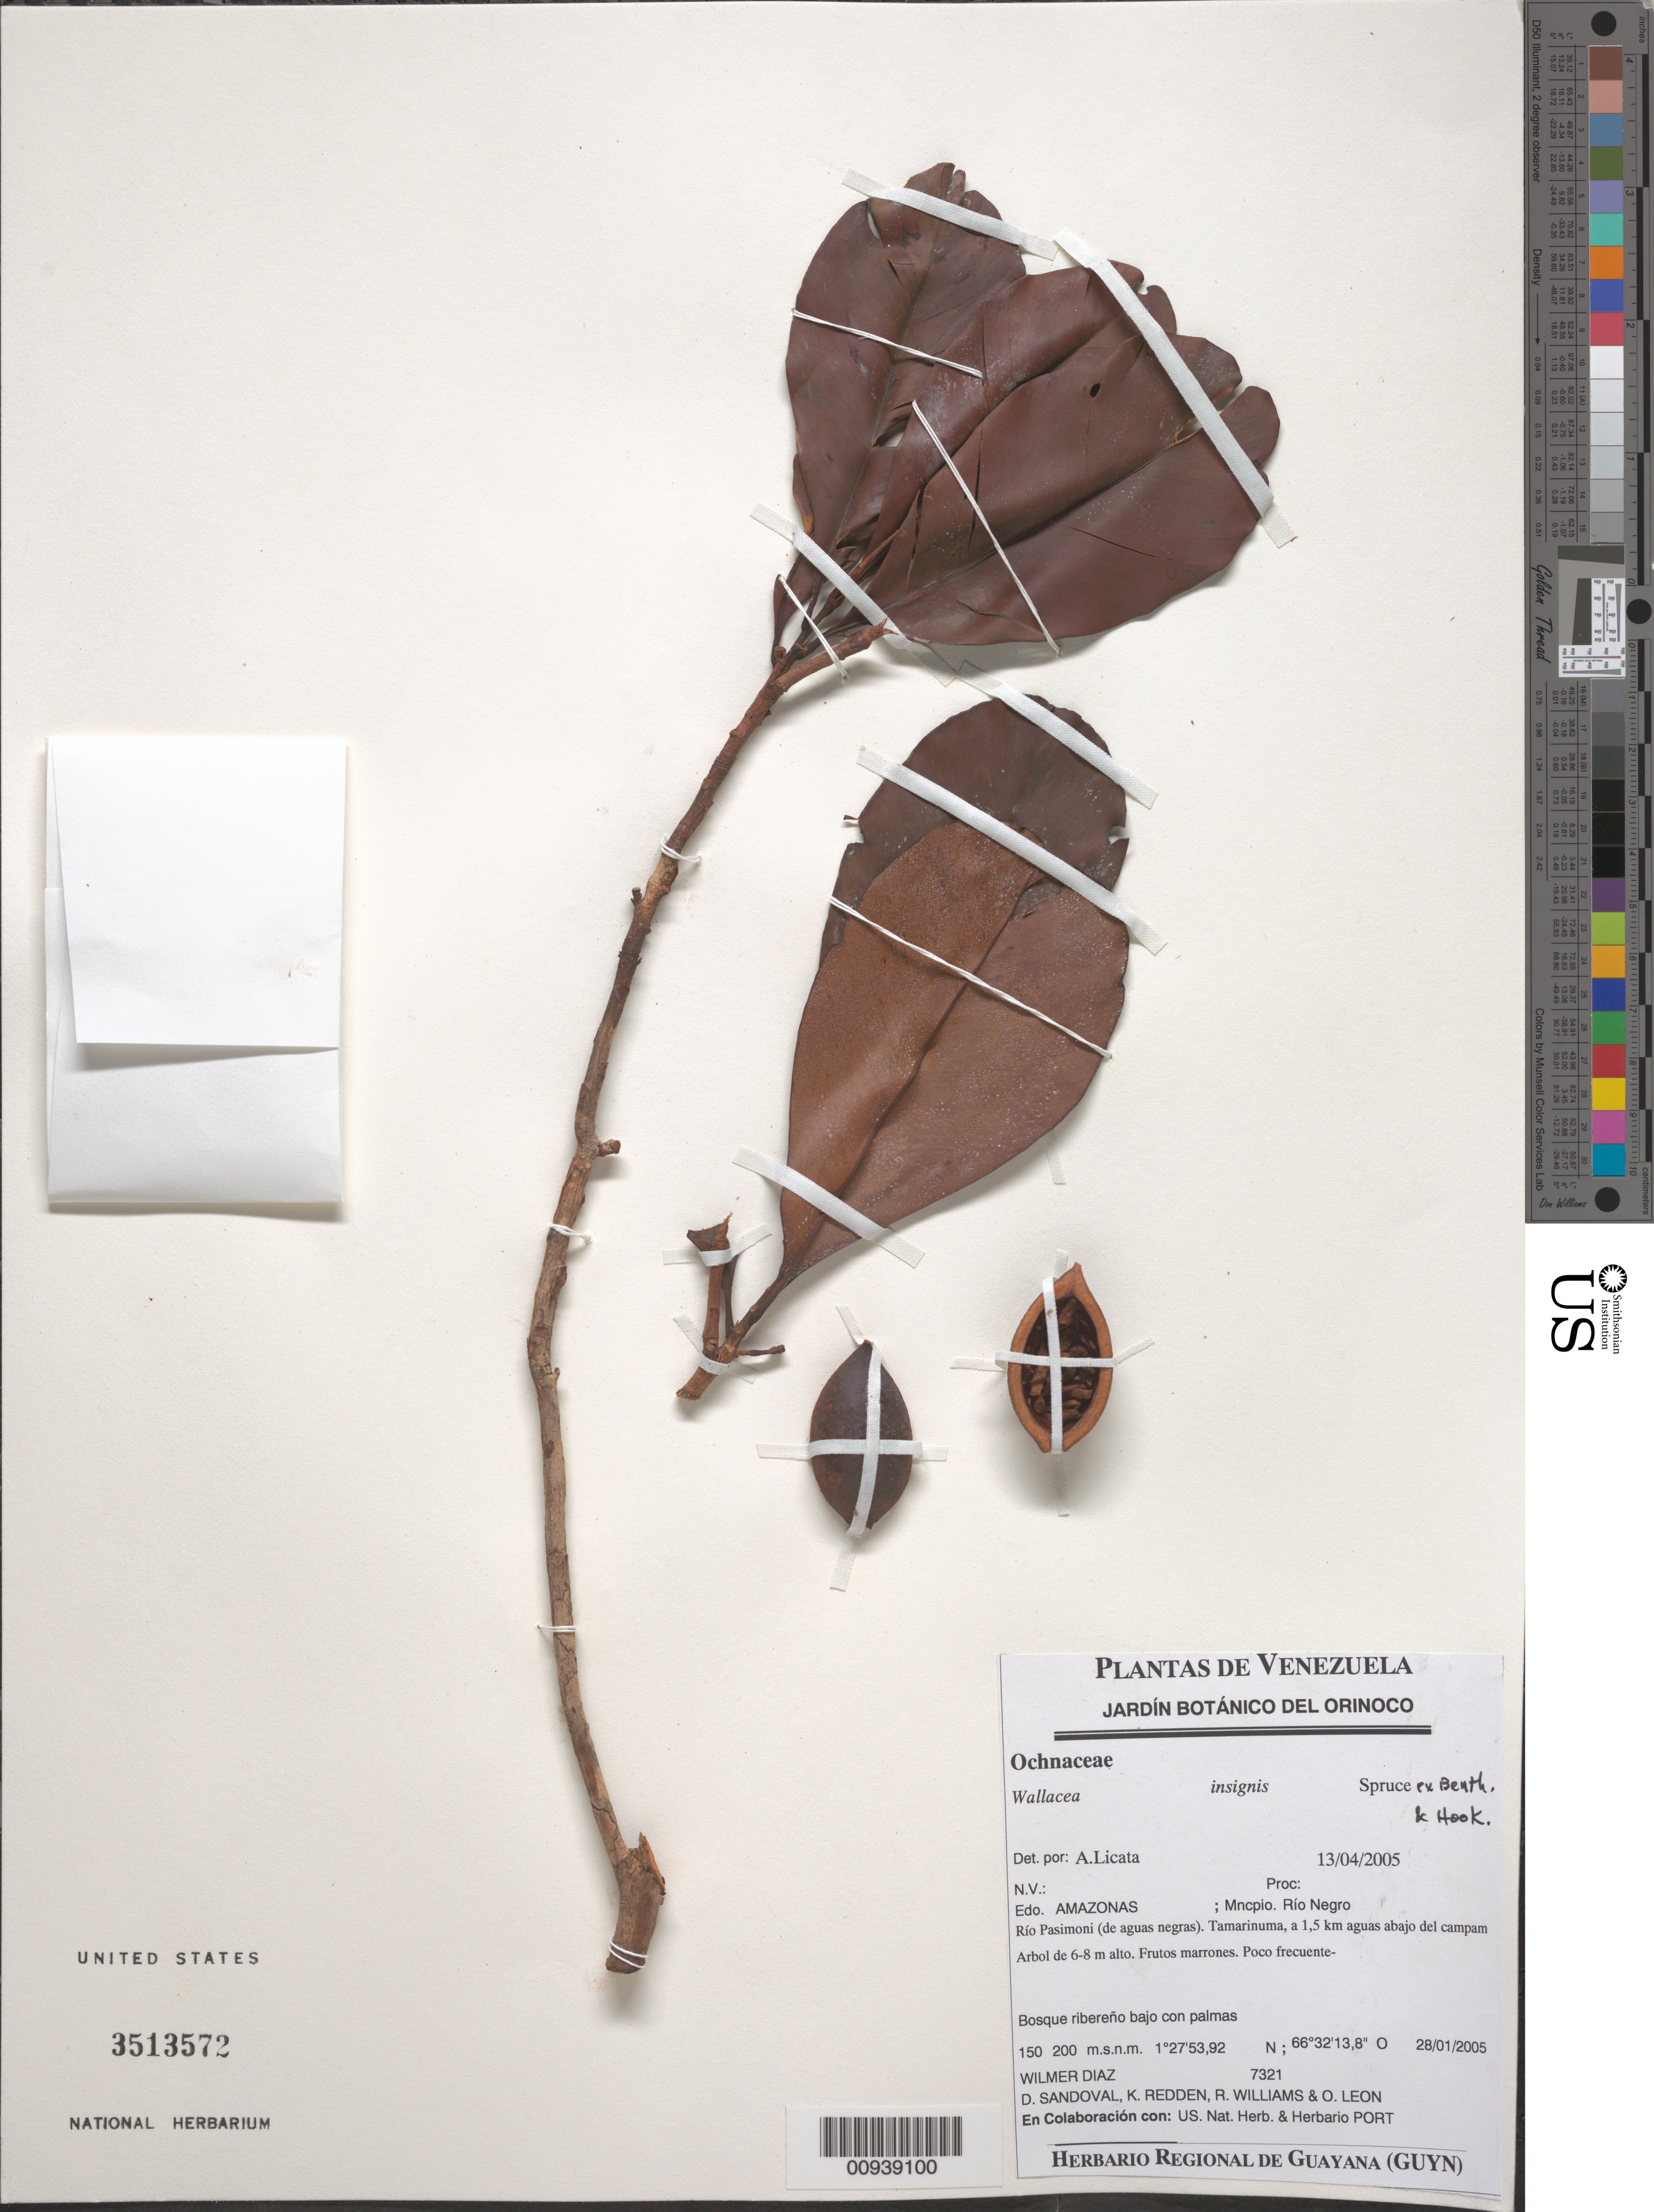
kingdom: Plantae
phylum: Tracheophyta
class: Magnoliopsida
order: Malpighiales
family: Ochnaceae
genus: Wallacea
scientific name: Wallacea insignis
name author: Spruce ex Benth. & Hook. f.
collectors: W. Díaz P., D. Sandoval, K. M. Redden, R. Williams & O. León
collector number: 7321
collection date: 2005-01-28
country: Venezuela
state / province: Amazonas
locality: Mncpio. Río Negro. Río Pasimoni (de aguas negras). Tamarinuma, a 1,5 km aguas abajo del campam.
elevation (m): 150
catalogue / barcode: US 3513572